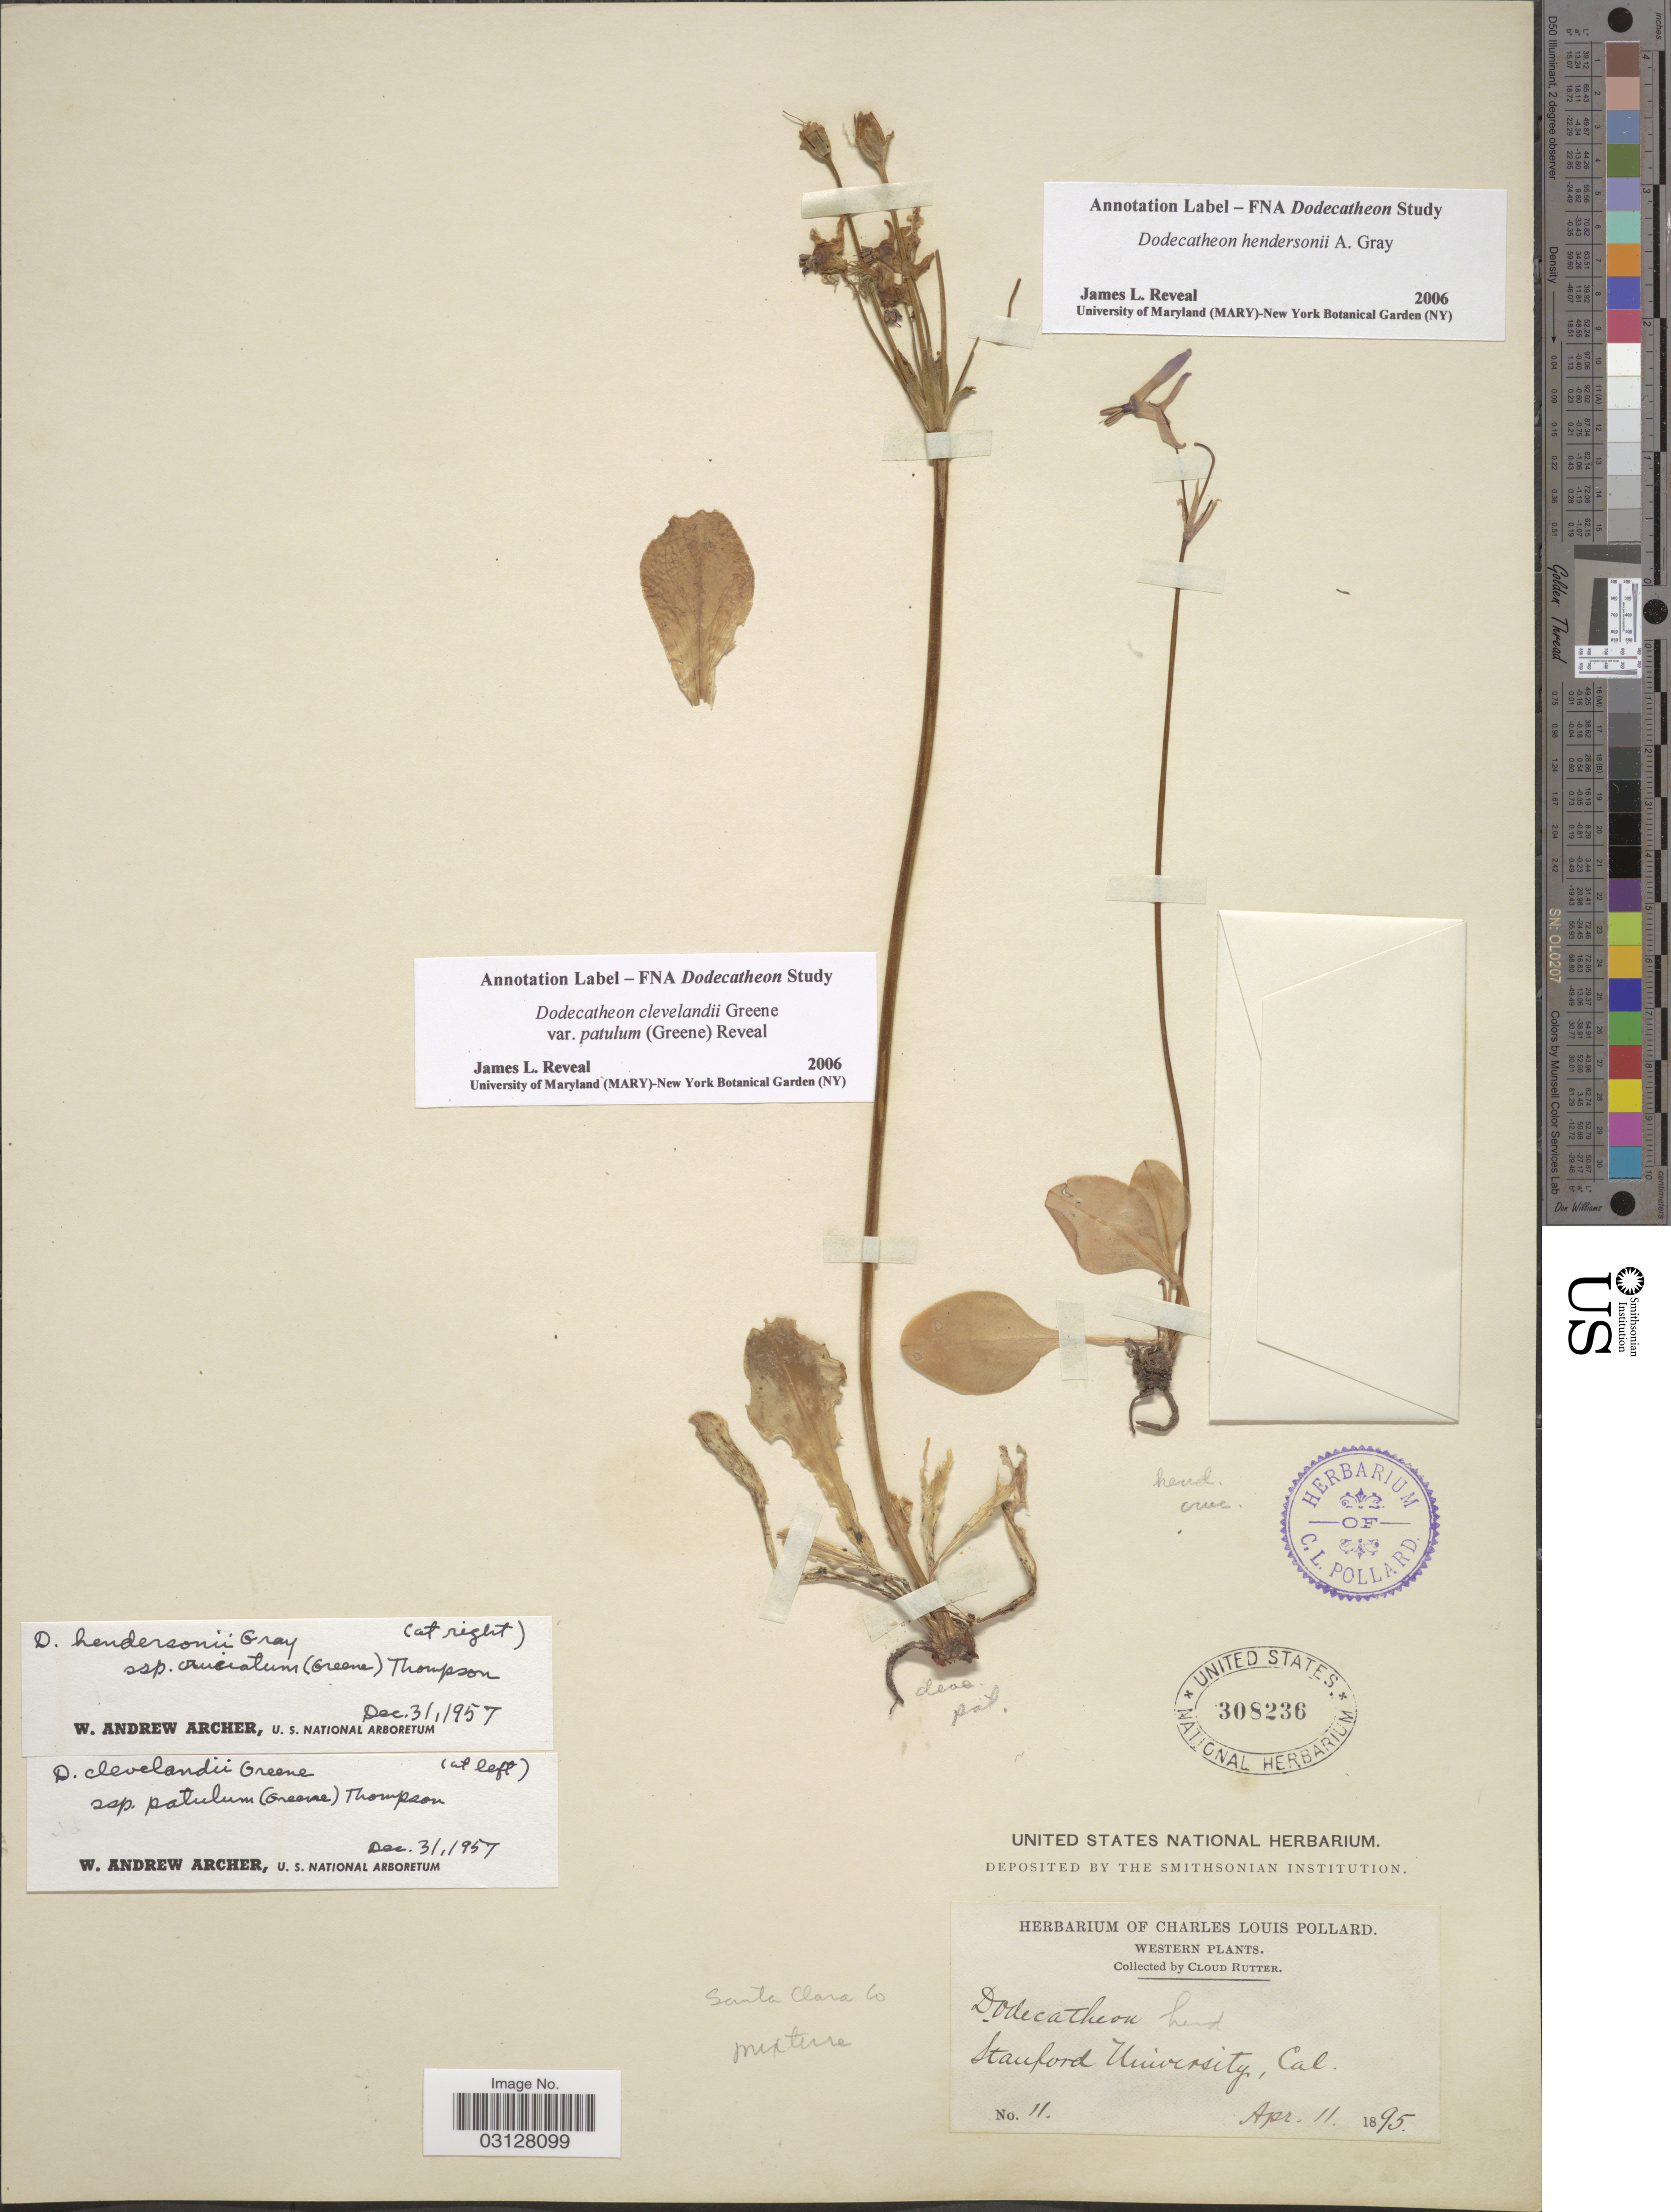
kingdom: Plantae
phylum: Tracheophyta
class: Magnoliopsida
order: Ericales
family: Primulaceae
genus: Dodecatheon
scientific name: Dodecatheon clevelandii var. patulum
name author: (Kuntze) Reveal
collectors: C. Rutter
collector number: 11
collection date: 1895-04-11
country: United States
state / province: California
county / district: Santa Clara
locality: Western. Stanford University. Santa Clara Co.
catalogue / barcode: US 308236